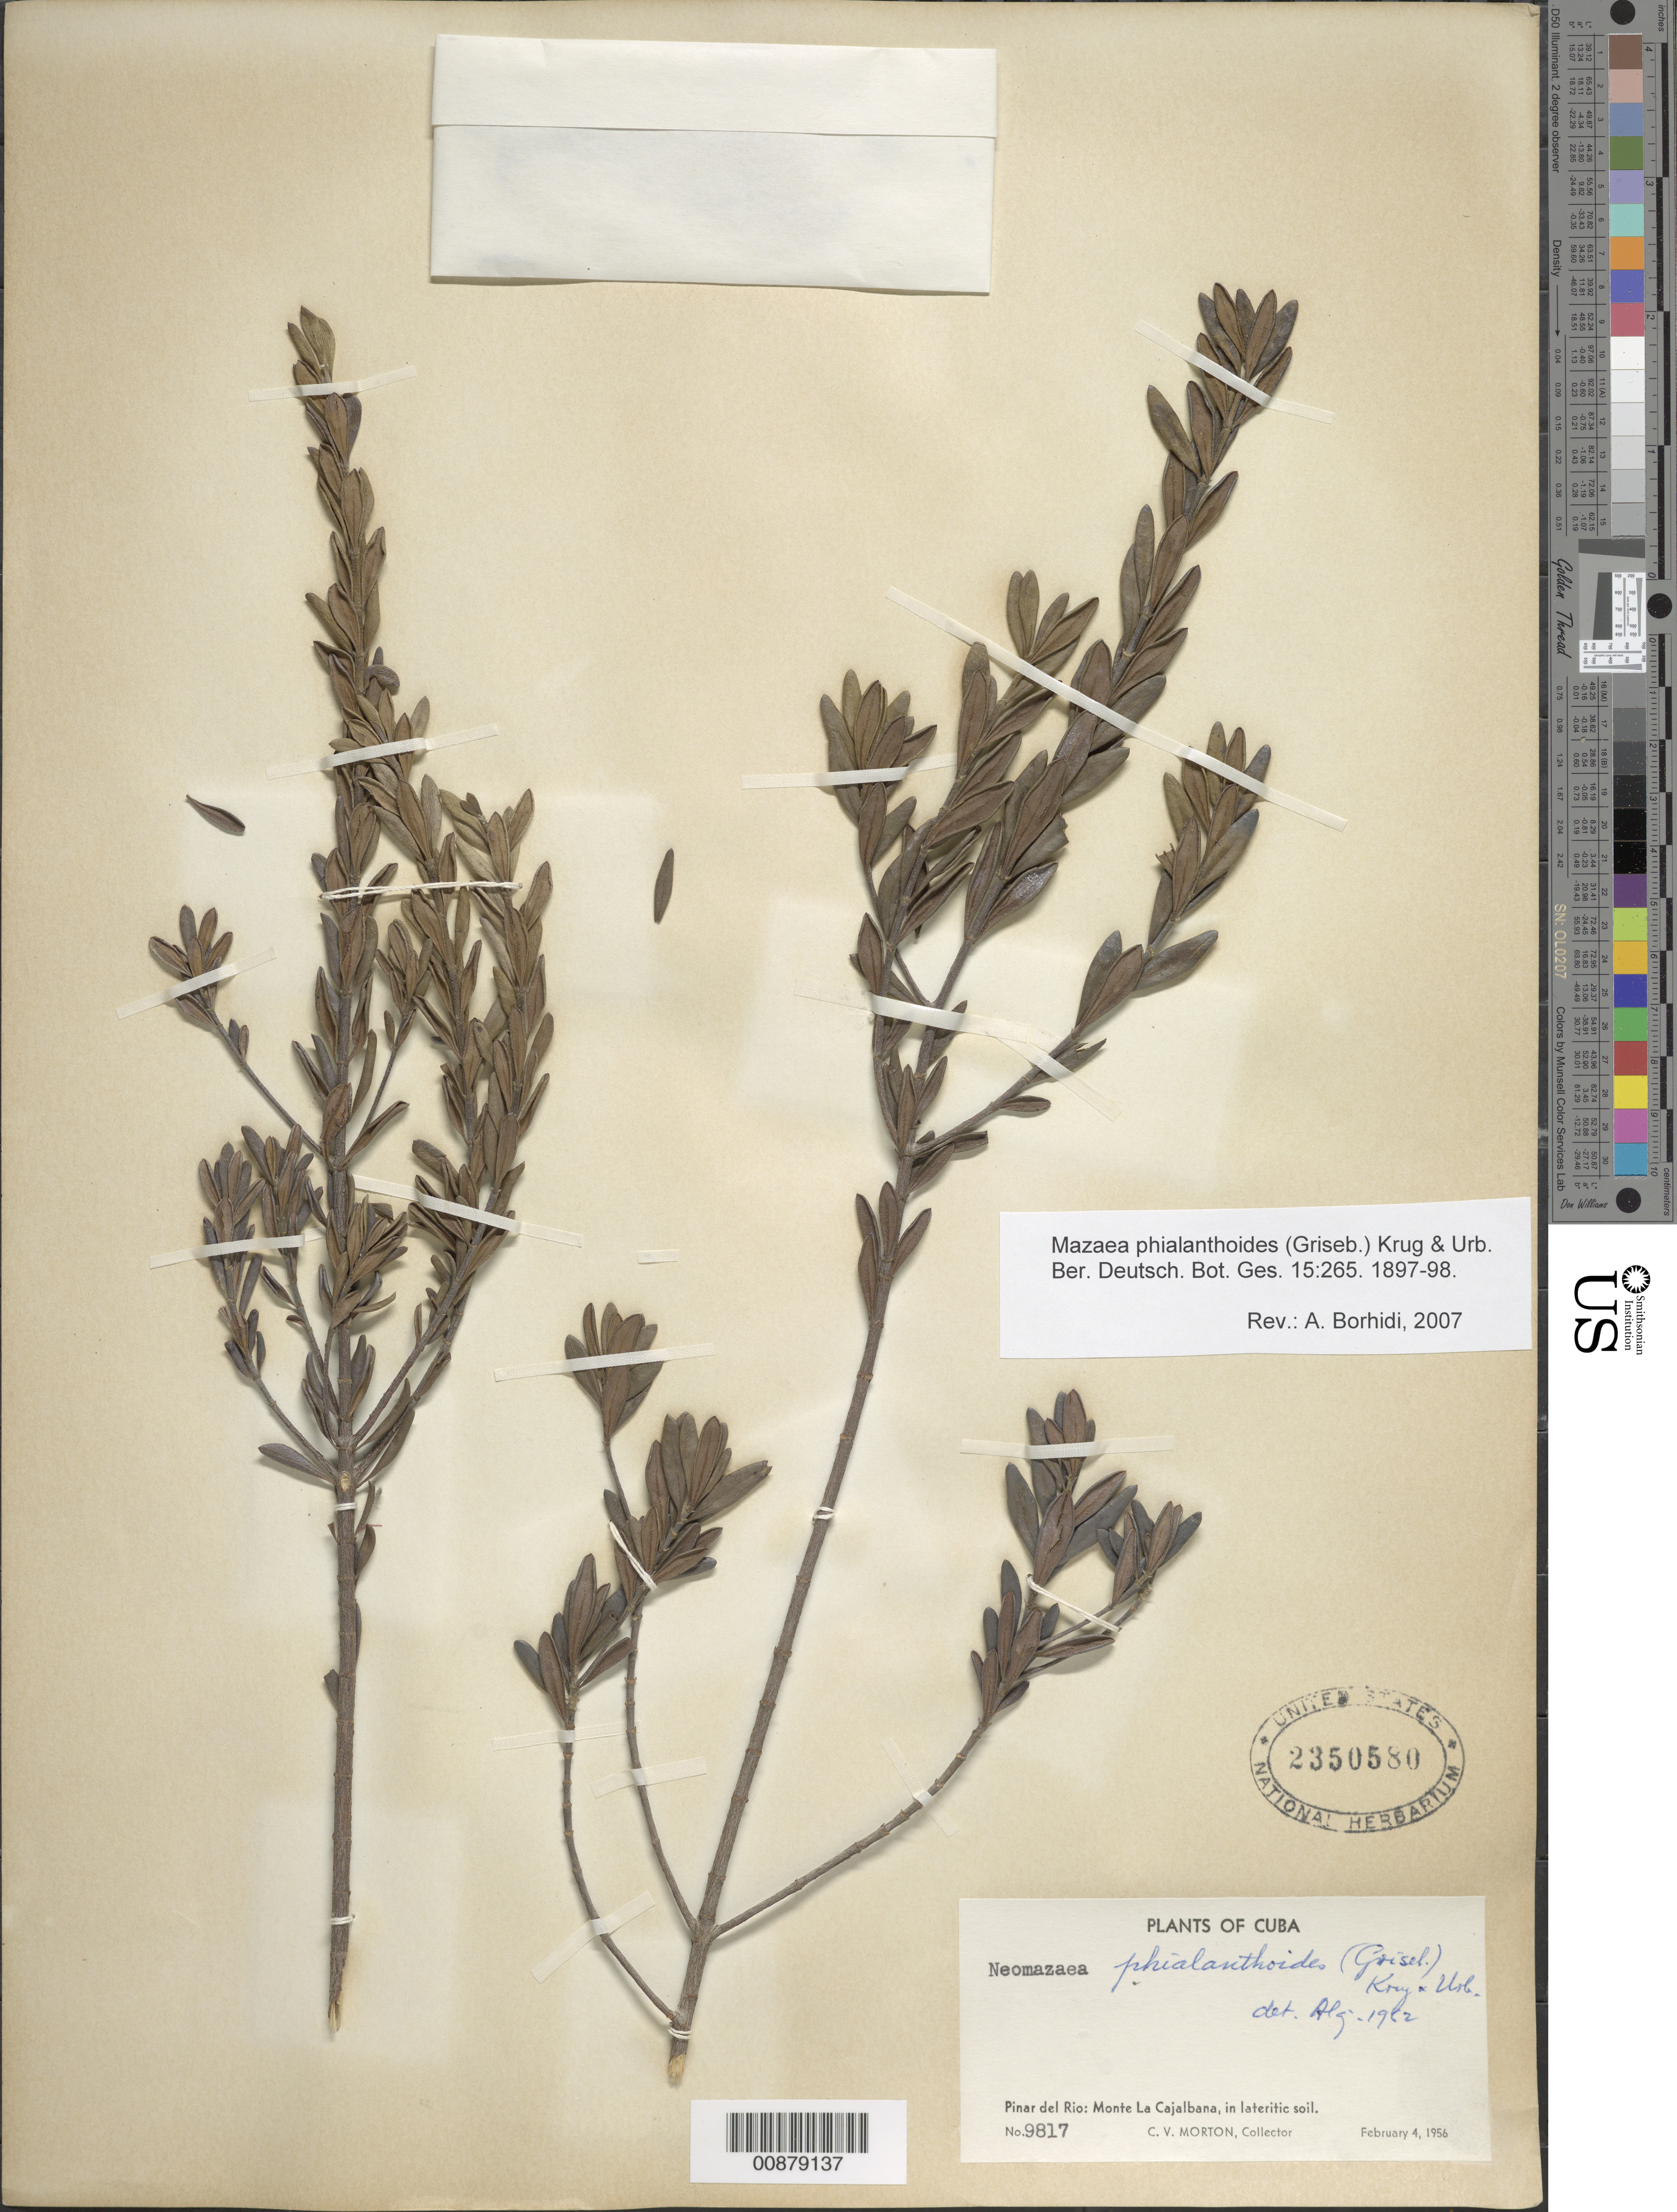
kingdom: Plantae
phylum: Tracheophyta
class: Magnoliopsida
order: Gentianales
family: Rubiaceae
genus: Mazaea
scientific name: Mazaea phialanthoides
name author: (Griseb.) Krug & Urb.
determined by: Borhidi, Attila L.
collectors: C. V. Morton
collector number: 9817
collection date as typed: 04 Feb 1956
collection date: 1956-02-04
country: Cuba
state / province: Pinar del Rio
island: Cuba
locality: Monte La Cajalbana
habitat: In lateritic soil.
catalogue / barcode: US 2350580